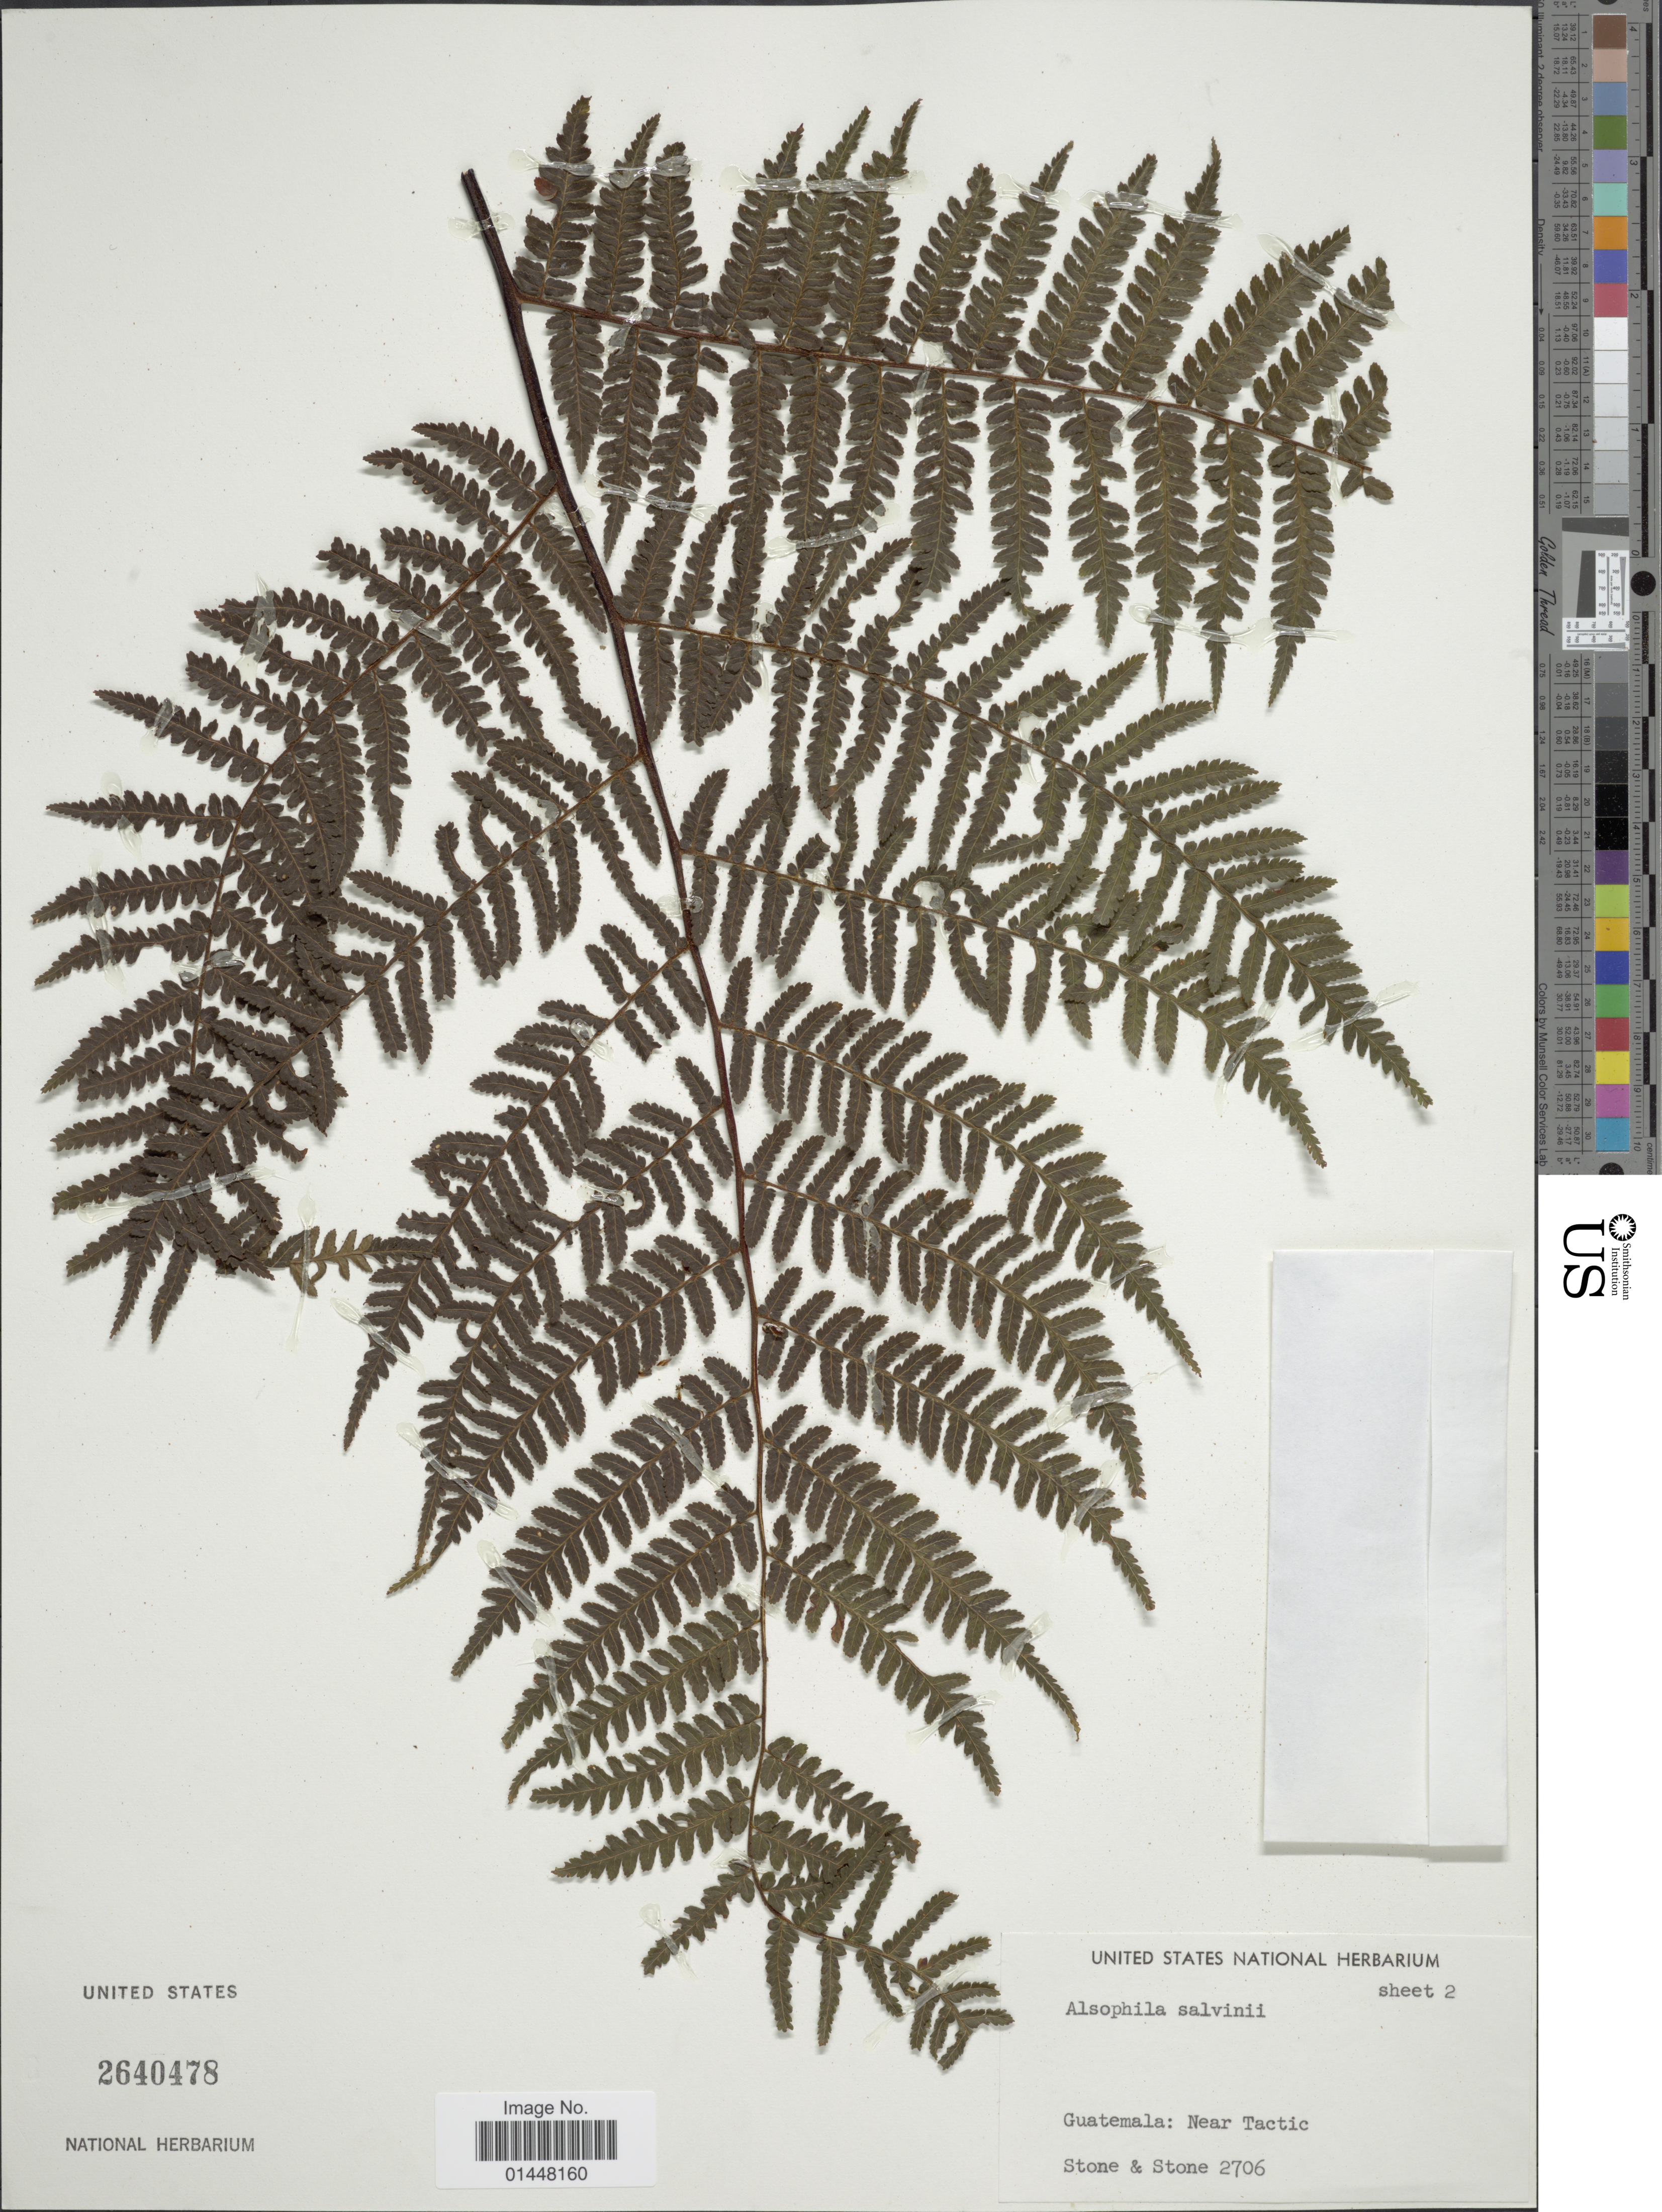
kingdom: Plantae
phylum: Tracheophyta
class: Polypodiopsida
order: Cyatheales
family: Cyatheaceae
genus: Gymnosphaera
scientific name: Gymnosphaera salvinii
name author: (Hook.)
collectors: -. Stone & -. Stone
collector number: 2706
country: Guatemala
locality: Near Tactic.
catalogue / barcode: US 2640478